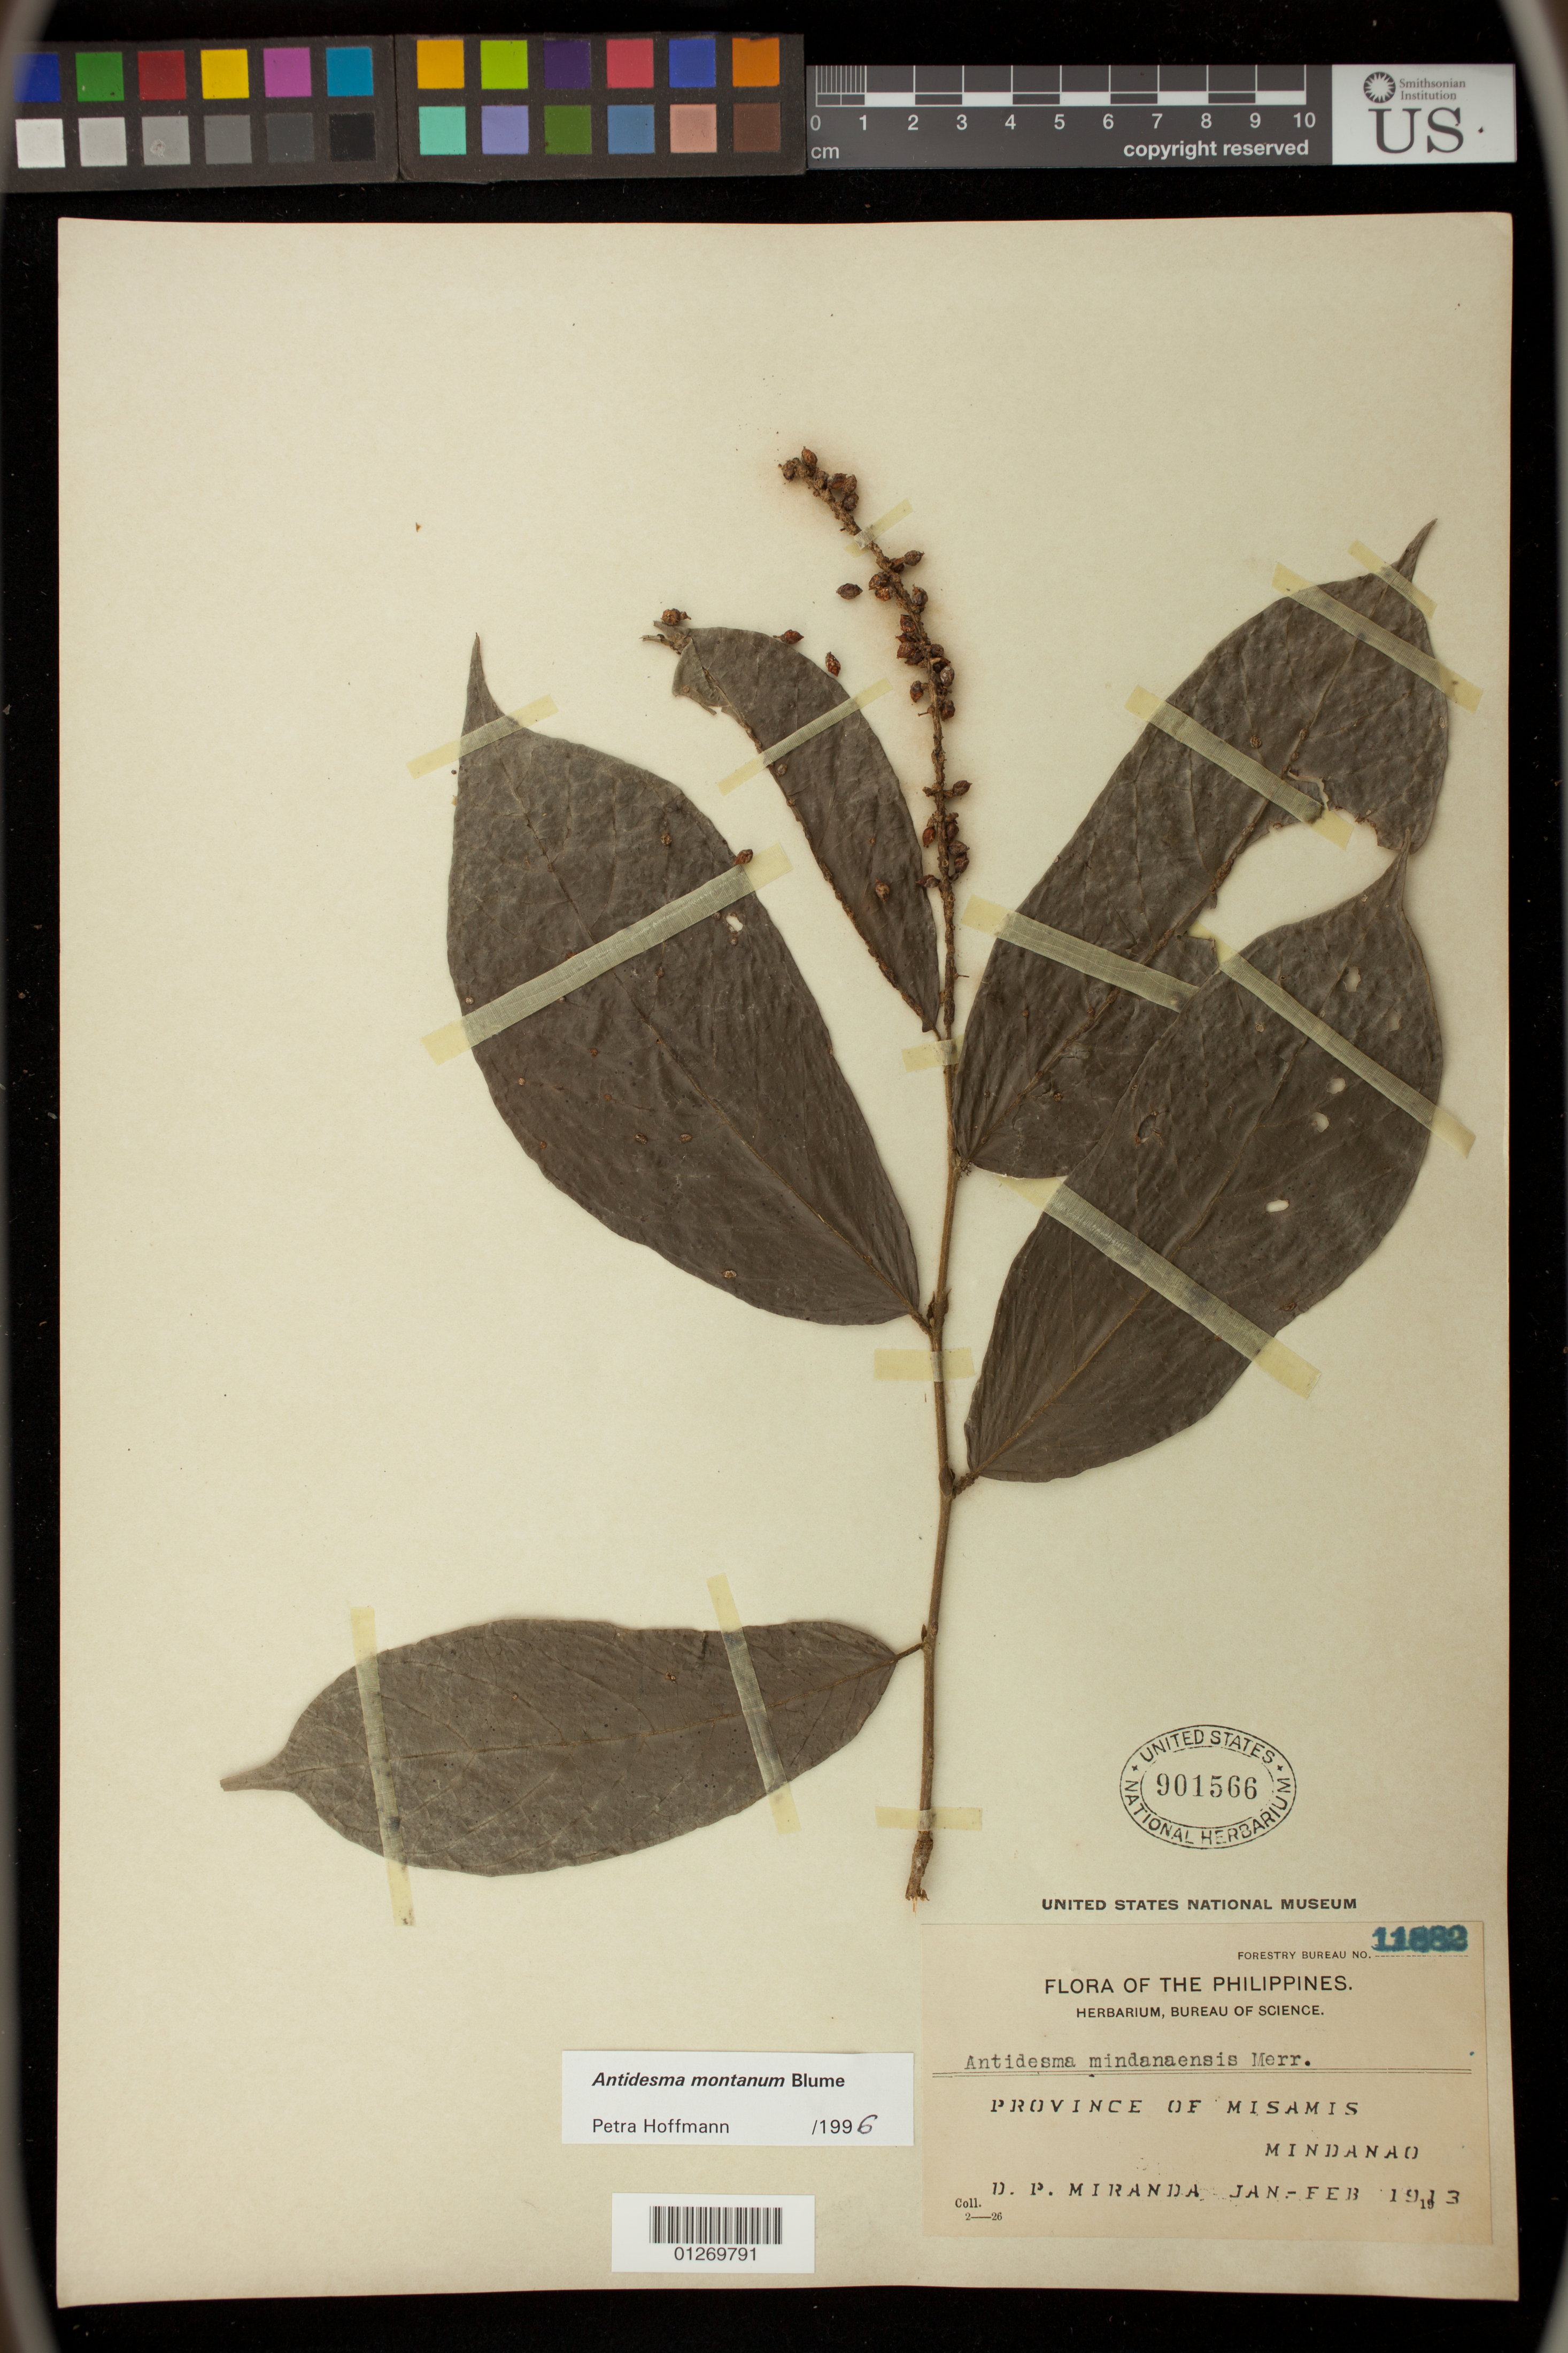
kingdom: Plantae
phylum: Tracheophyta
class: Magnoliopsida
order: Malpighiales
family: Phyllanthaceae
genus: Antidesma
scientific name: Antidesma montanum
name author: Blume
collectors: D. P. Miranda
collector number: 11882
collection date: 1913-01/1913-02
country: Philippines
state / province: Muslim Mindanao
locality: Province of Misamis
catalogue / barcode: US 901566